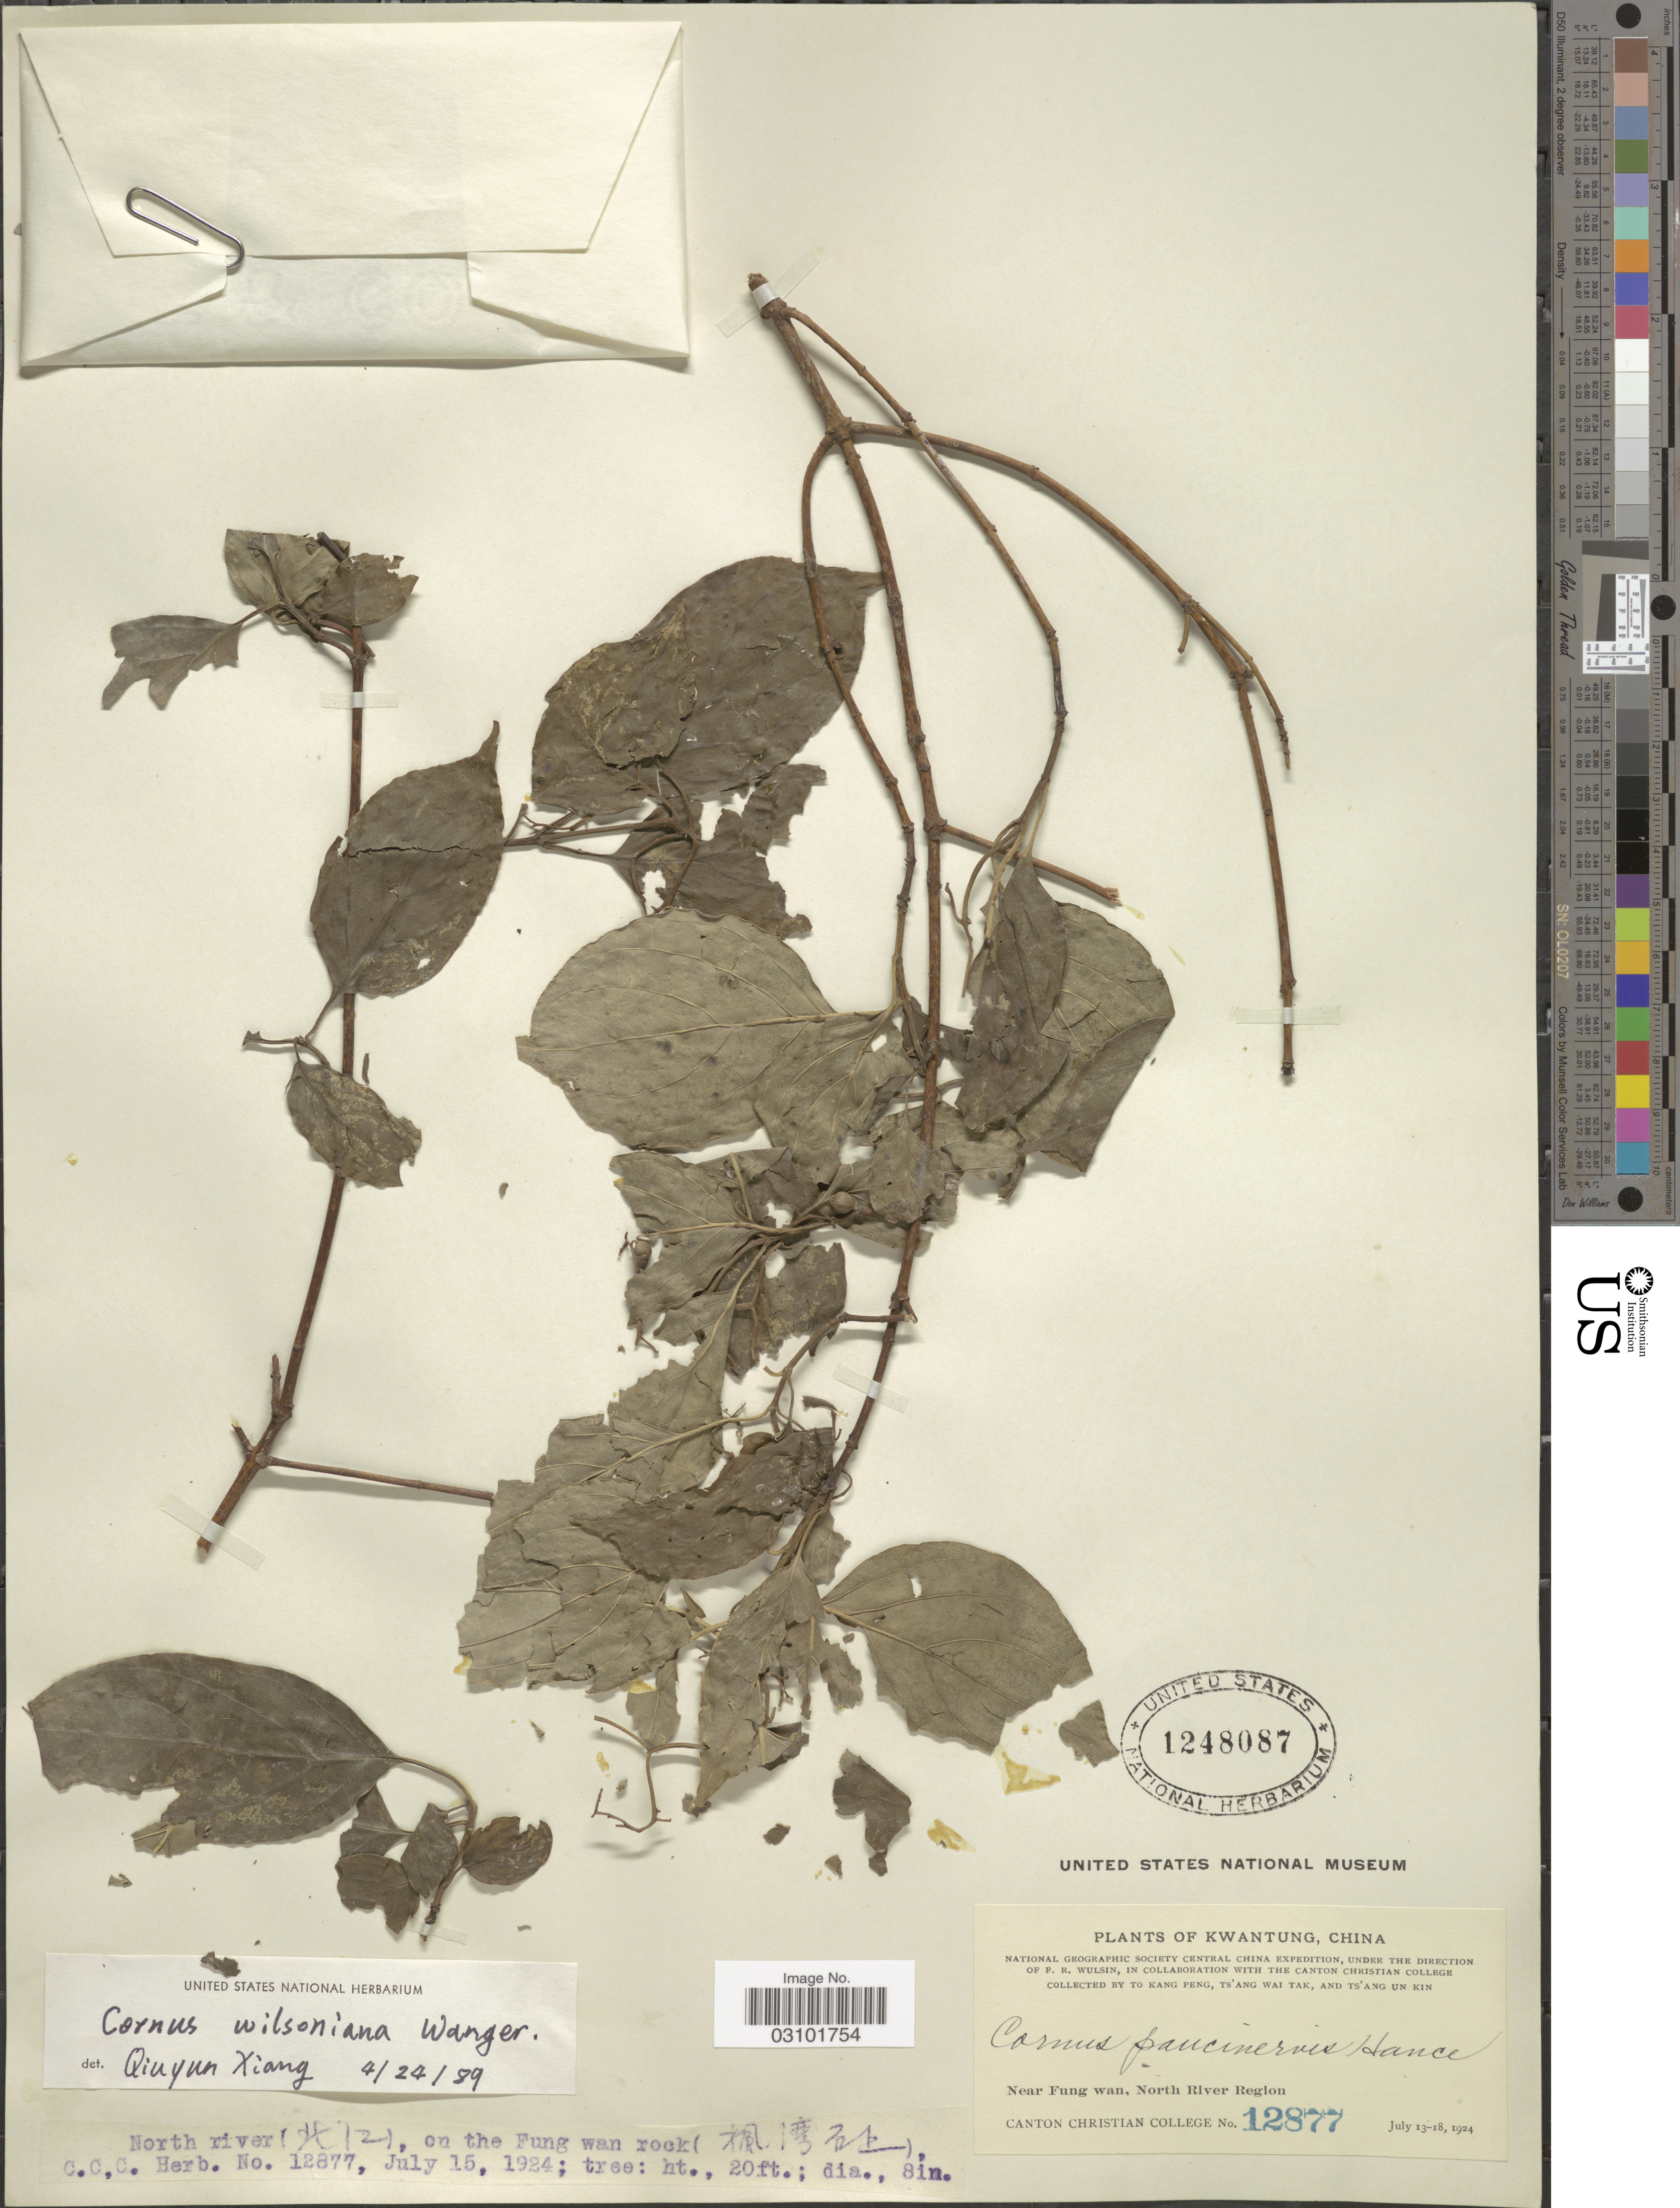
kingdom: Plantae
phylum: Tracheophyta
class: Magnoliopsida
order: Cornales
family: Cornaceae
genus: Cornus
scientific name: Cornus wilsoniana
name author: Wangerin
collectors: T. K. Peng, W. T. Tsang & Ts' Ang Un Kin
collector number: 12877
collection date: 1924-07-15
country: China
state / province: Guangdong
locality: Kwangtung. Near Fung wan, North River Region. On the Fung wan rock.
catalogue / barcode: US 1248087